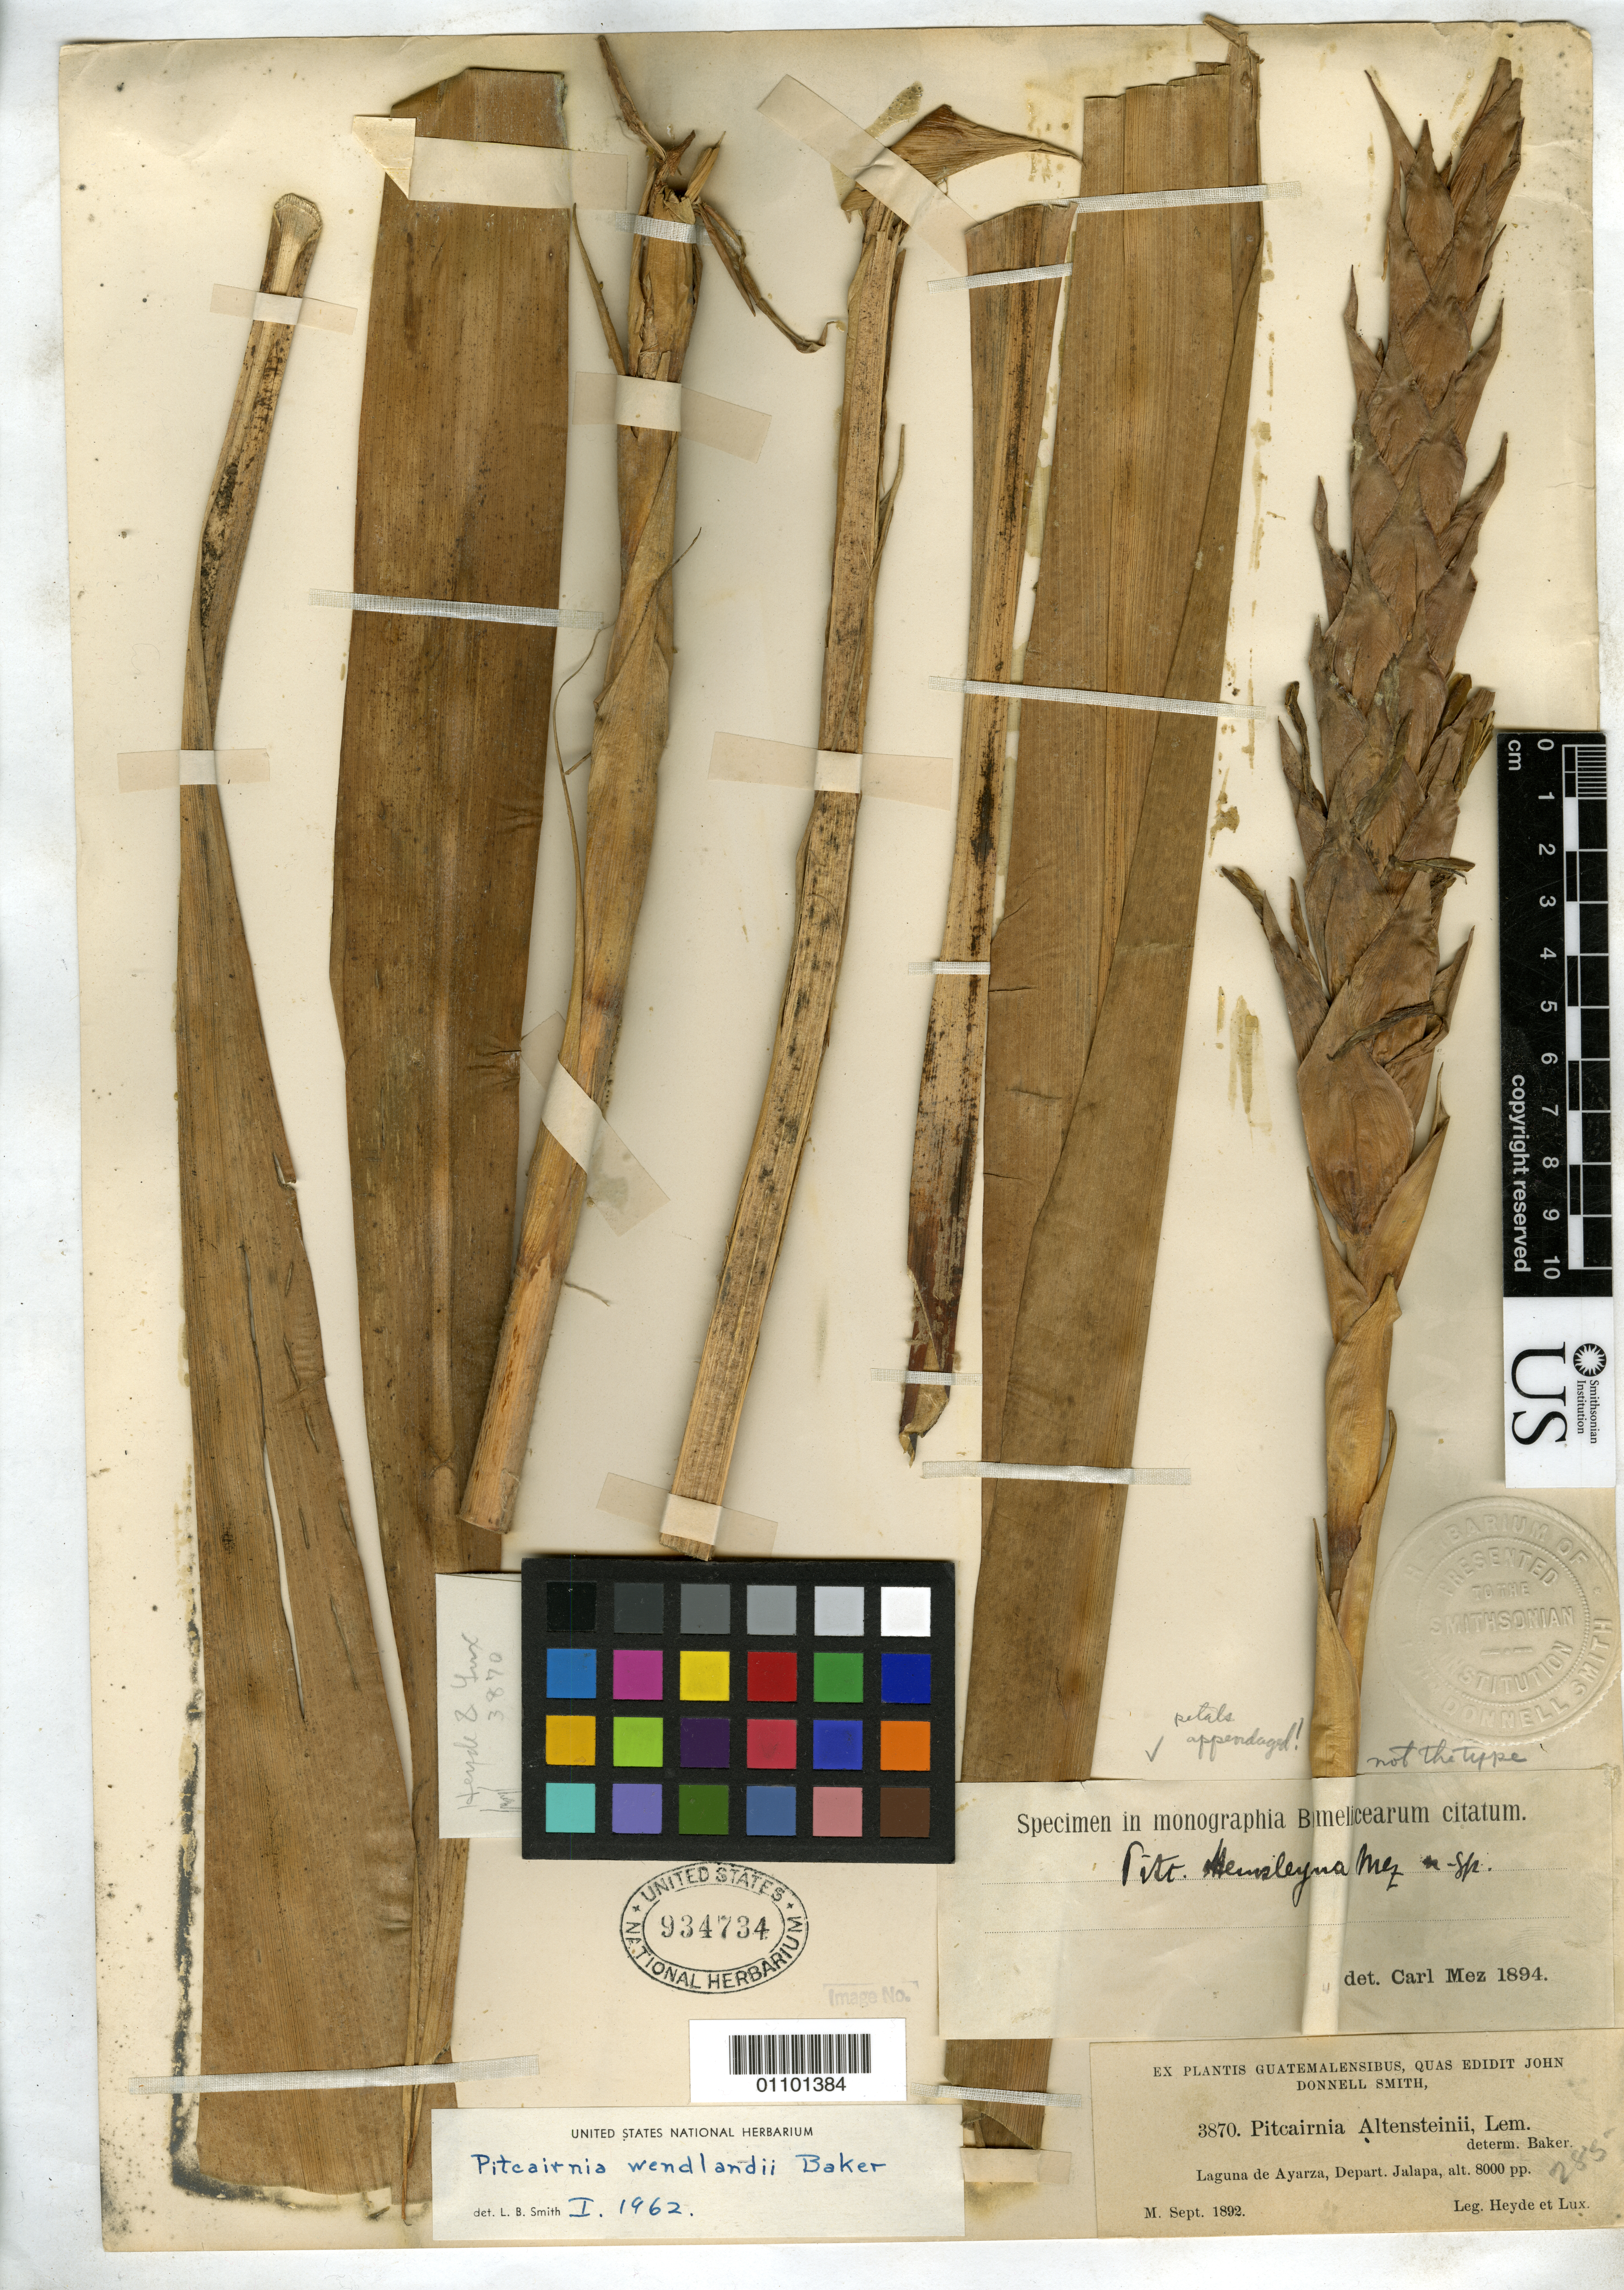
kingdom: Plantae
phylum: Tracheophyta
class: Liliopsida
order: Poales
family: Bromeliaceae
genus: Pitcairnia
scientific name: Pitcairnia hemsleyana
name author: Mez in A. DC.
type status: Syntype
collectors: E. T. Heyde & E. Lux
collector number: J.D. Smith 3870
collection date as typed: Sep 1892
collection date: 1892-09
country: Guatemala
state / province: Jalapa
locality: Laguna de Ayarza, Depart. Jalapa.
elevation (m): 2438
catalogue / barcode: US 934734